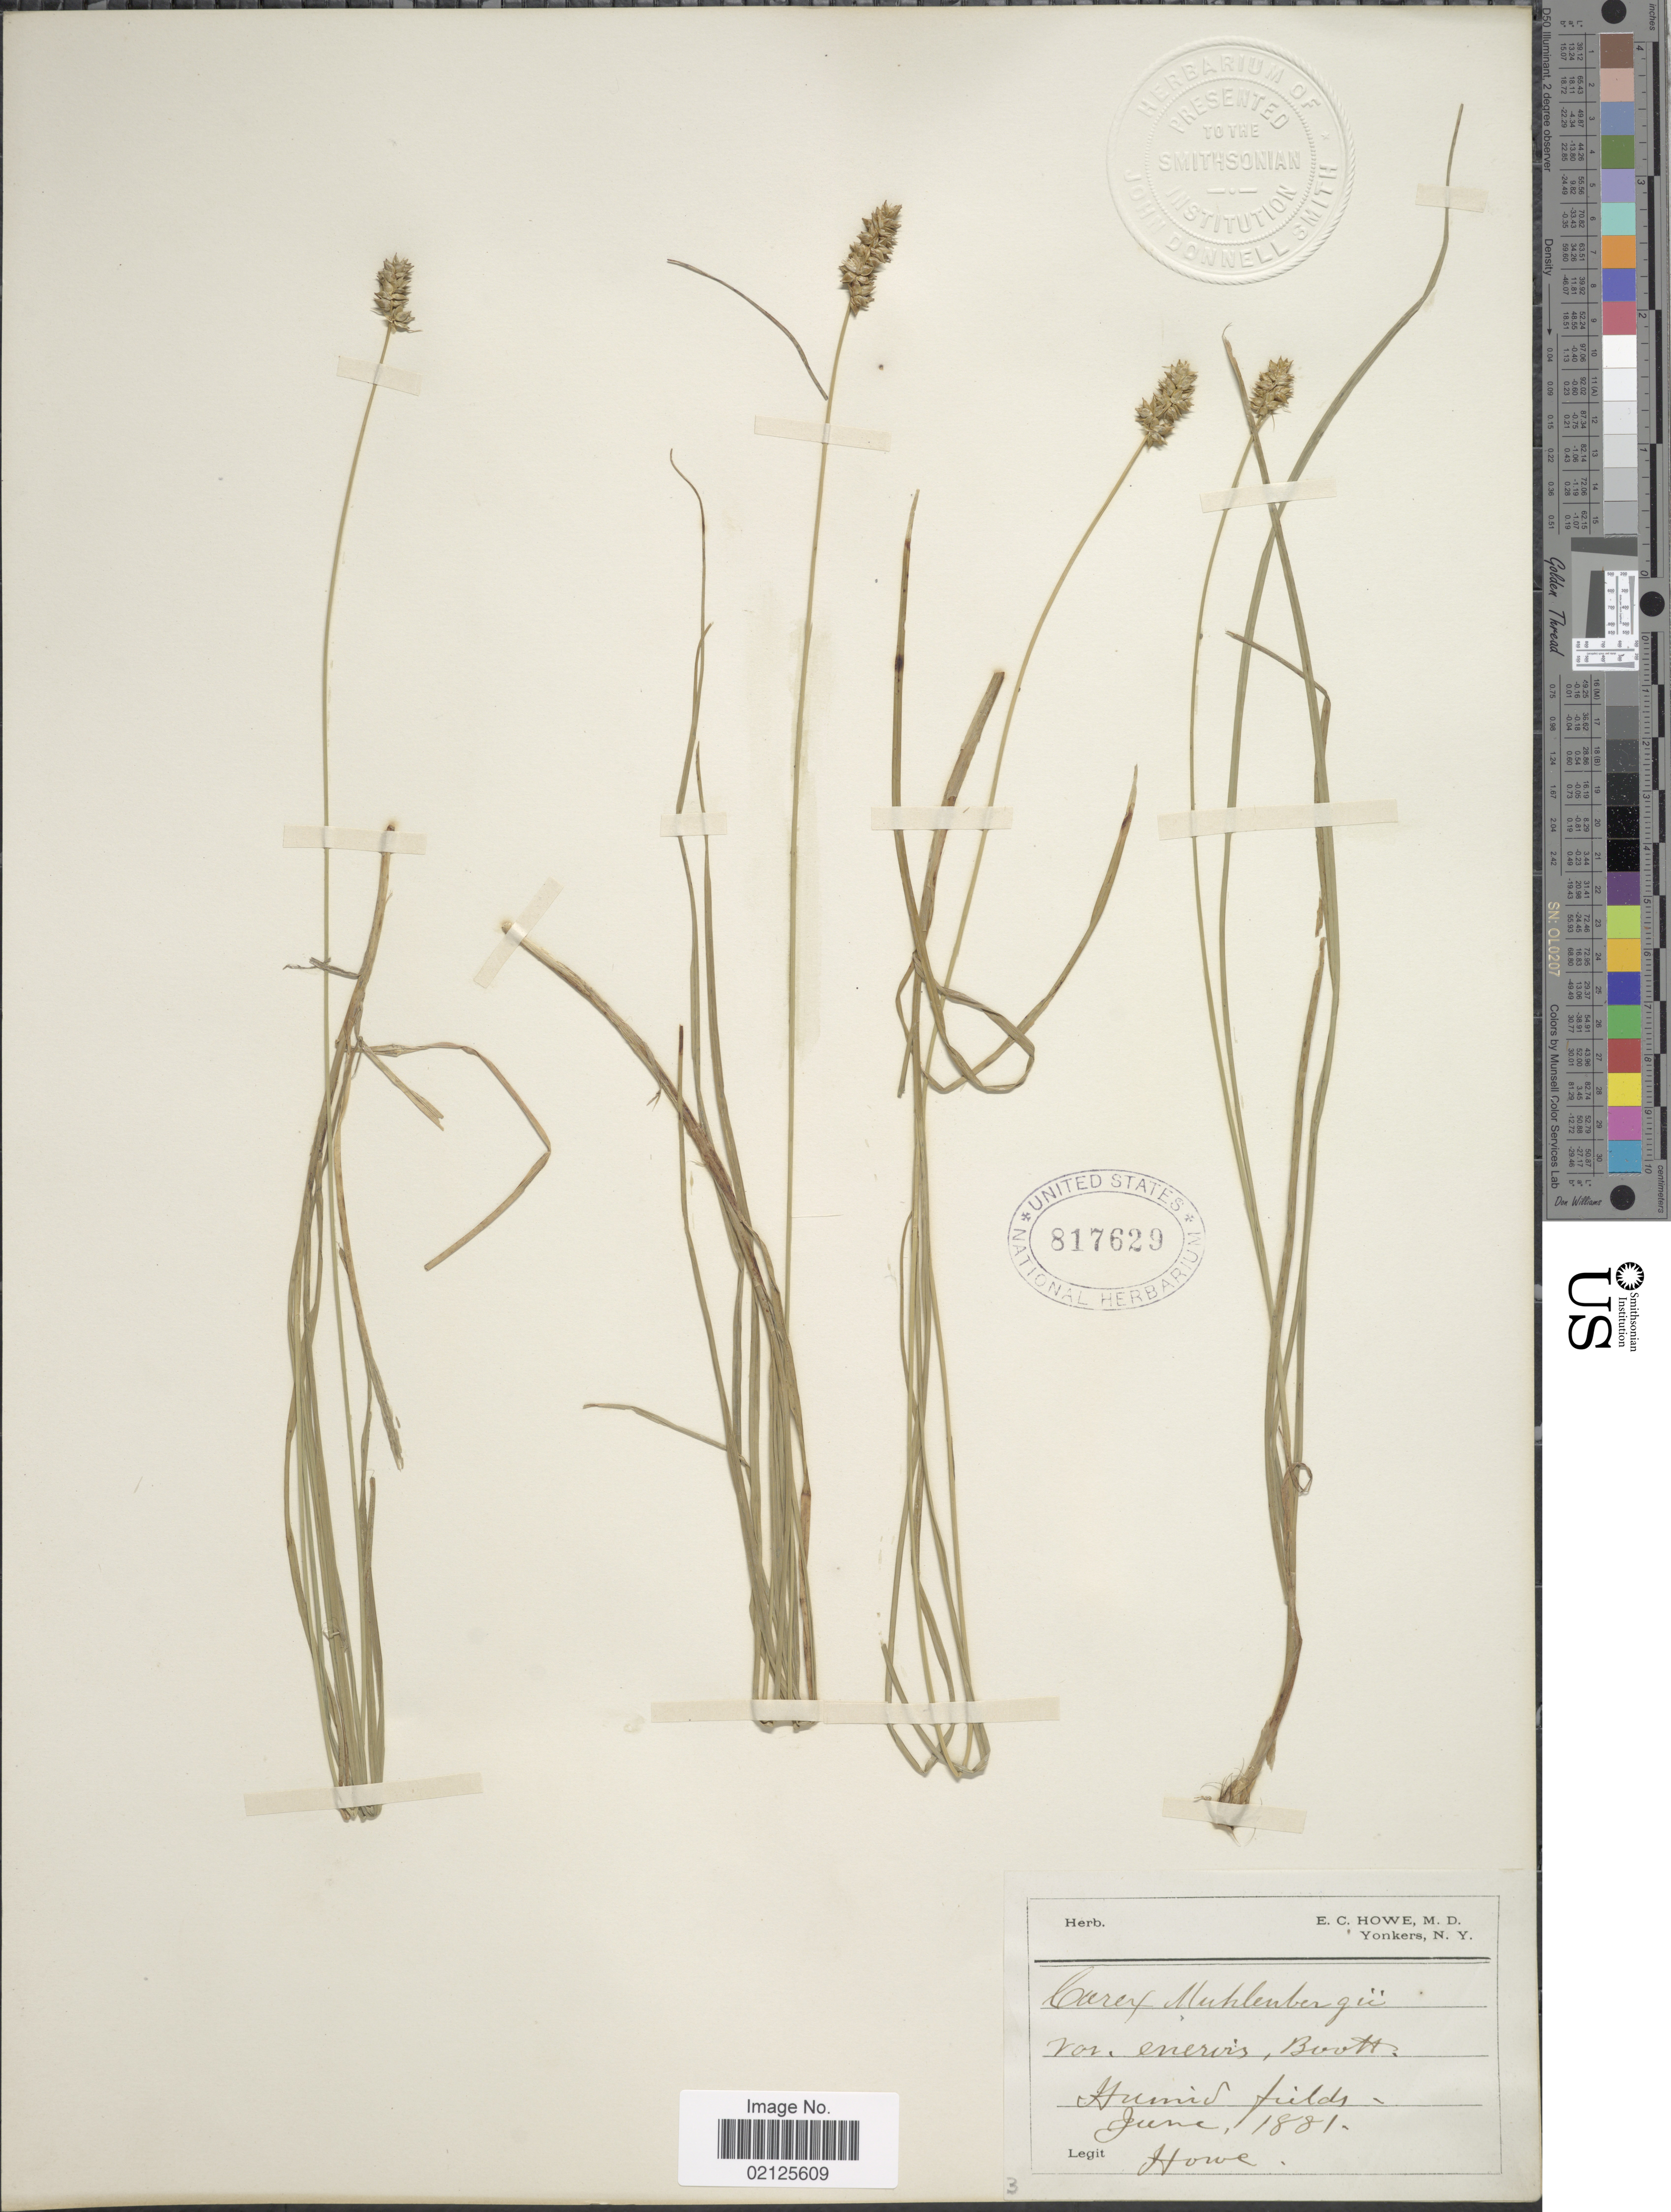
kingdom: Plantae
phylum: Tracheophyta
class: Liliopsida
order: Poales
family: Cyperaceae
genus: Carex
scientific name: Carex muehlenbergii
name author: Willd.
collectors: E. Howe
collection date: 1881-06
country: United States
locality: Humid fields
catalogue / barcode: US 817629